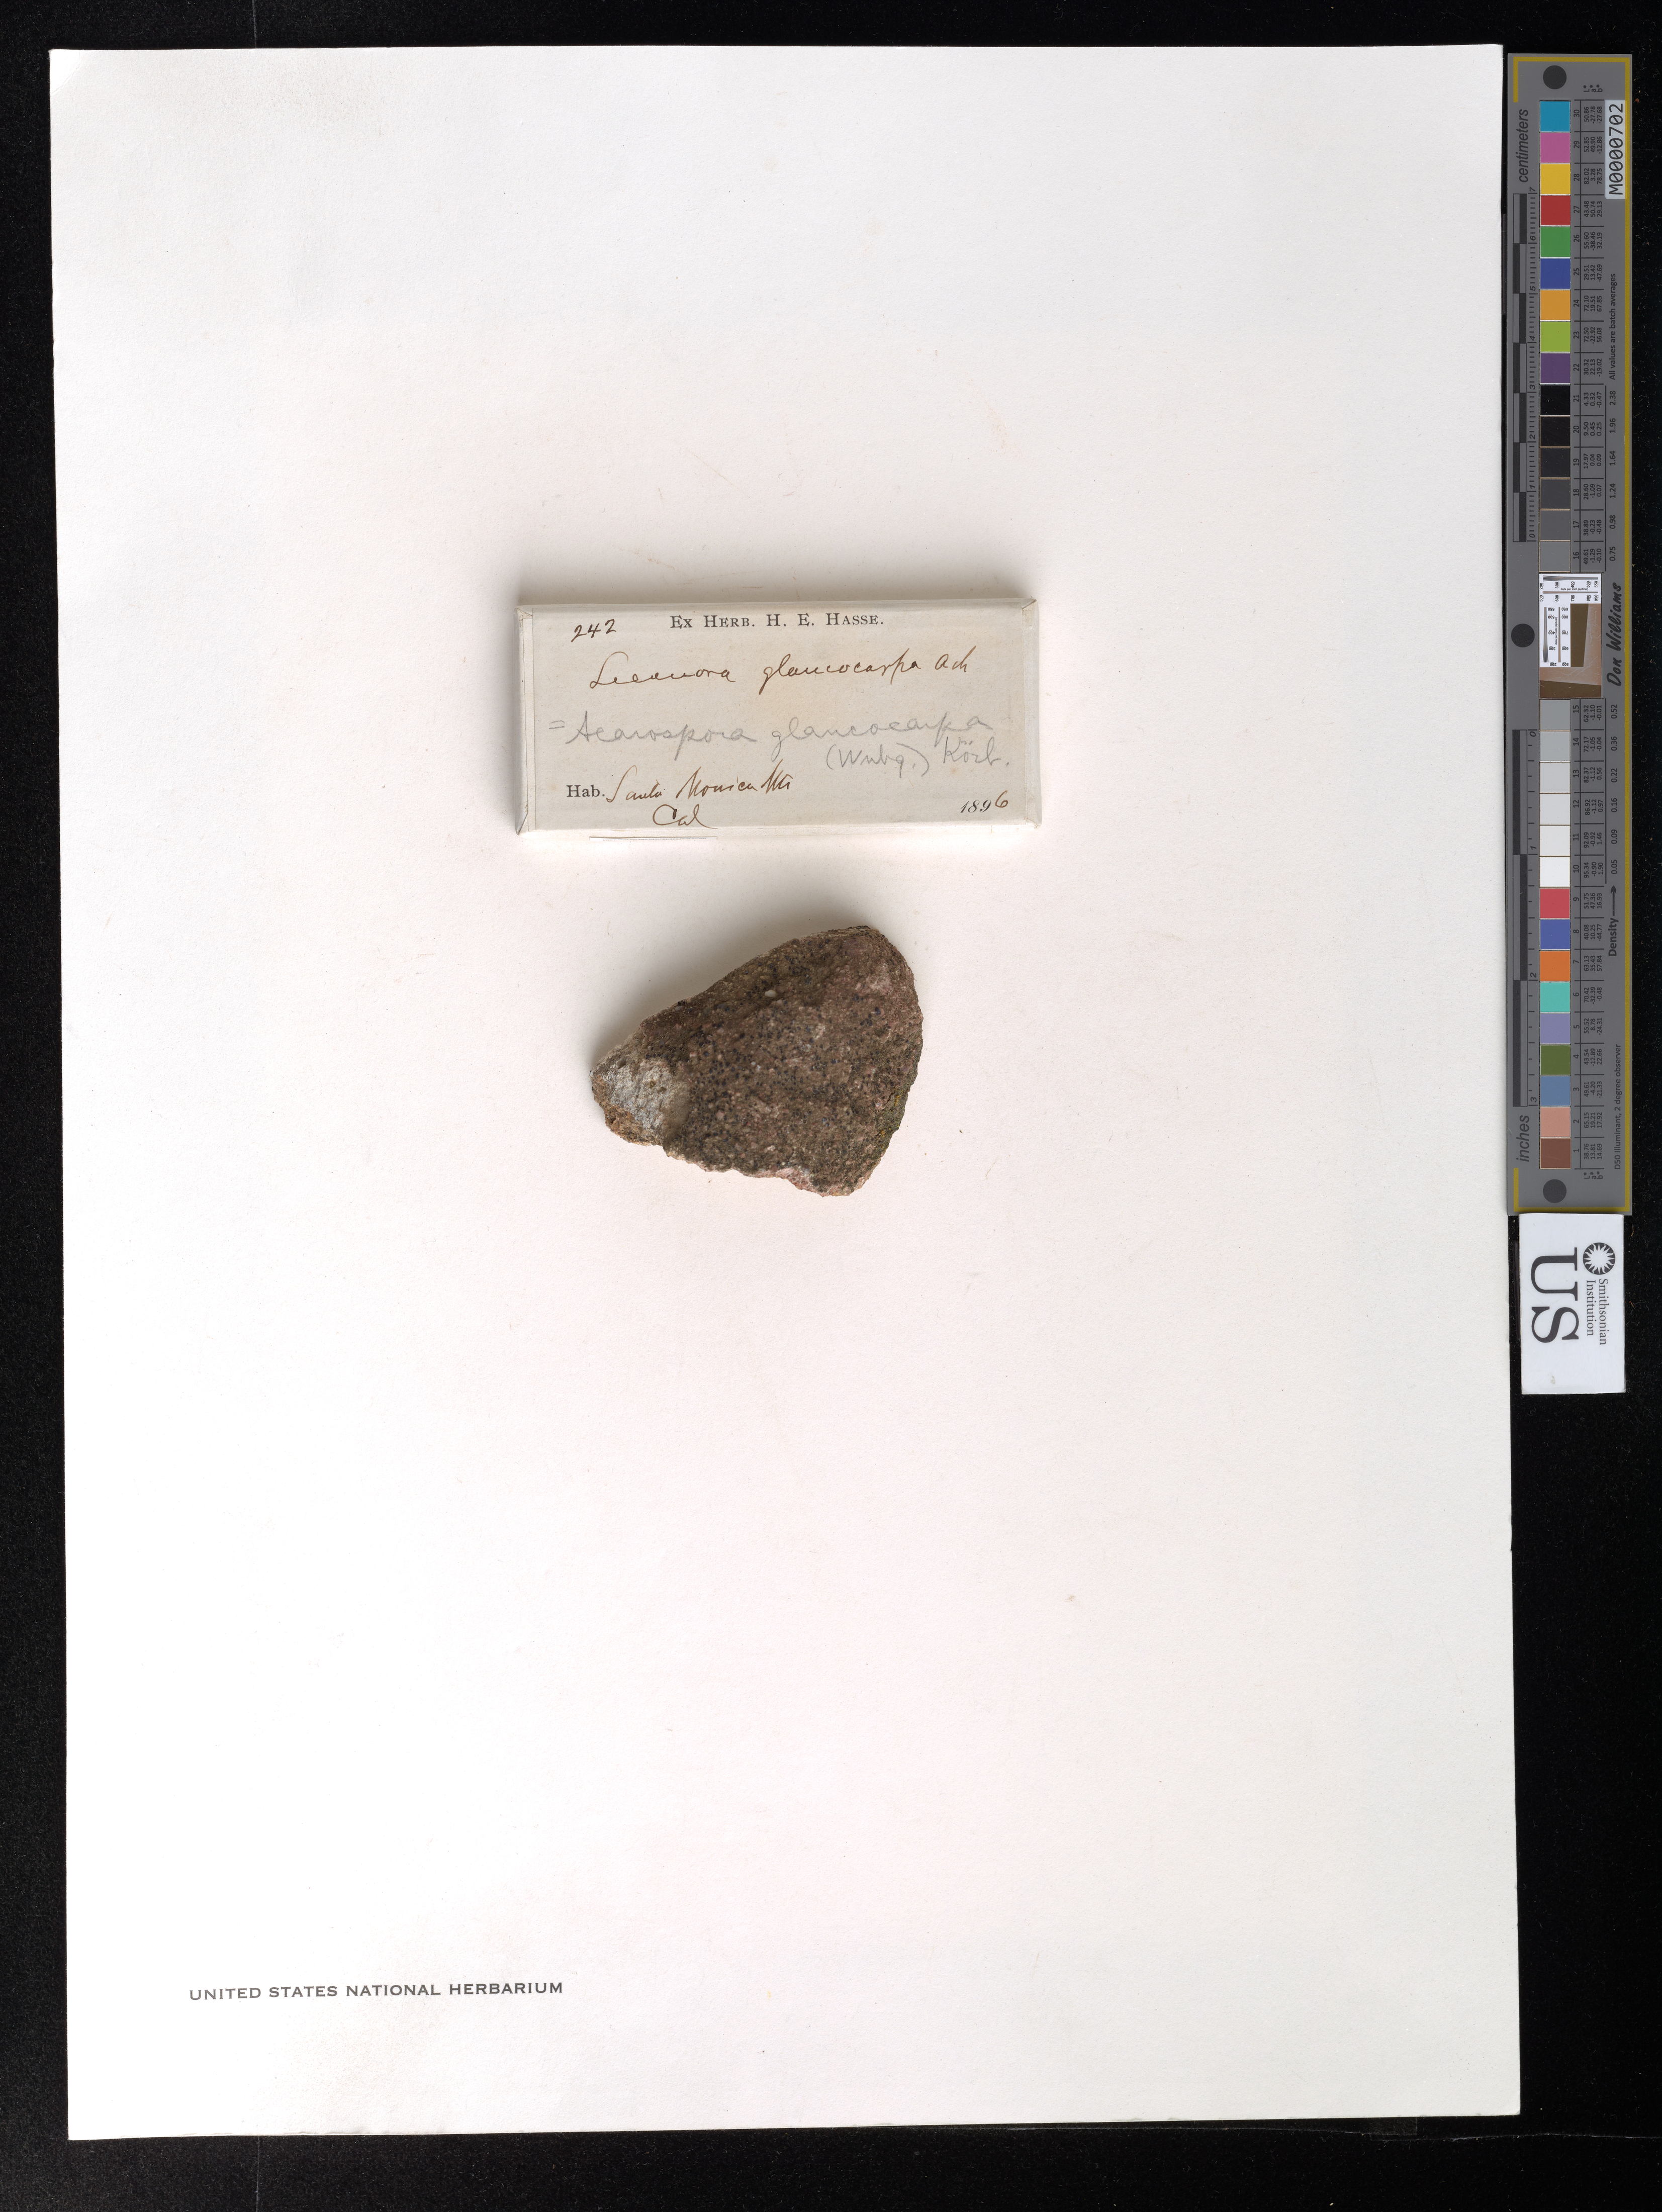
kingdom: Fungi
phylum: Ascomycota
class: Lecanoromycetes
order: Acarosporales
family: Acarosporaceae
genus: Acarospora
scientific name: Acarospora glaucocarpa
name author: (Ach.) Arnold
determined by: Lichen Identifications Updating Project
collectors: ex herb. H.E. Hasse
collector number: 242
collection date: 1896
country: United States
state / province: California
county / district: Los Angeles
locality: Southern California, Santa Monica Mts.